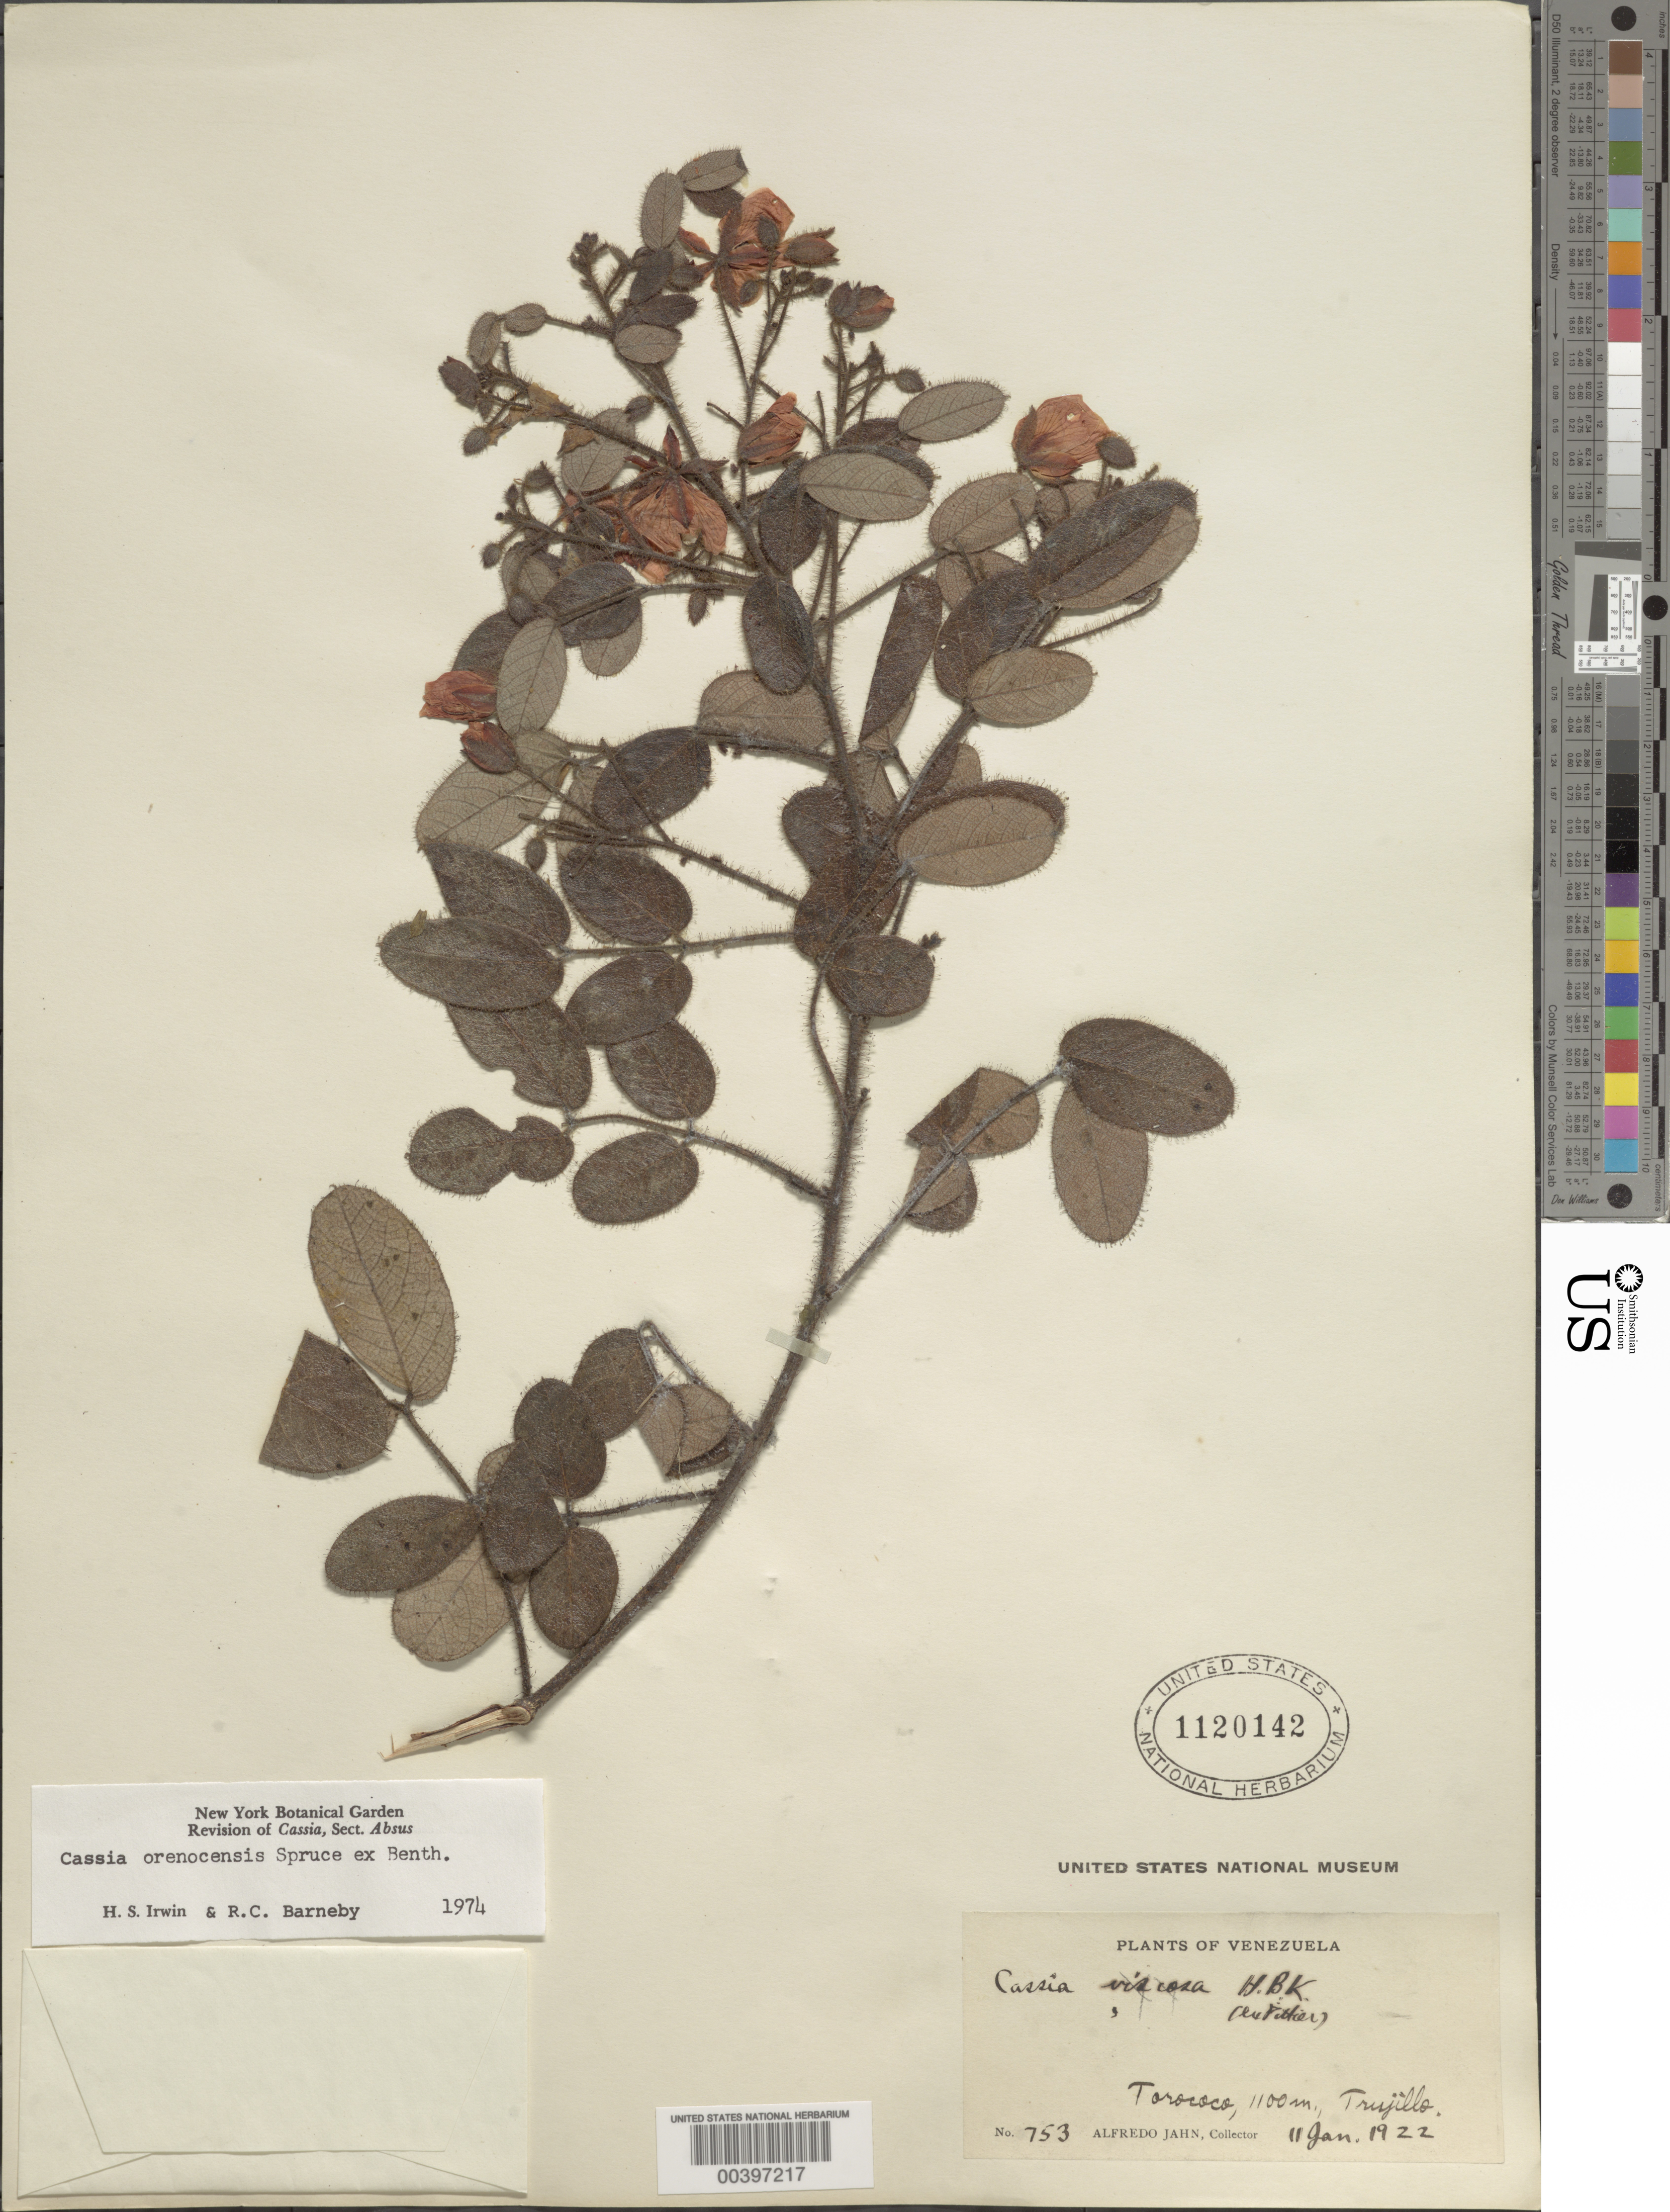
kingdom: Plantae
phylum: Tracheophyta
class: Magnoliopsida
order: Fabales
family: Fabaceae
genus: Chamaecrista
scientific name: Chamaecrista orenocensis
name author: (Spruce ex Benth.) H.S. Irwin & Barneby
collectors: A. Jahn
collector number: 753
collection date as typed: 11 Jan 1922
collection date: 1922-01-11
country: Venezuela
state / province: Trujillo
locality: Torococo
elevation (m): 1100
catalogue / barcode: US 1120142